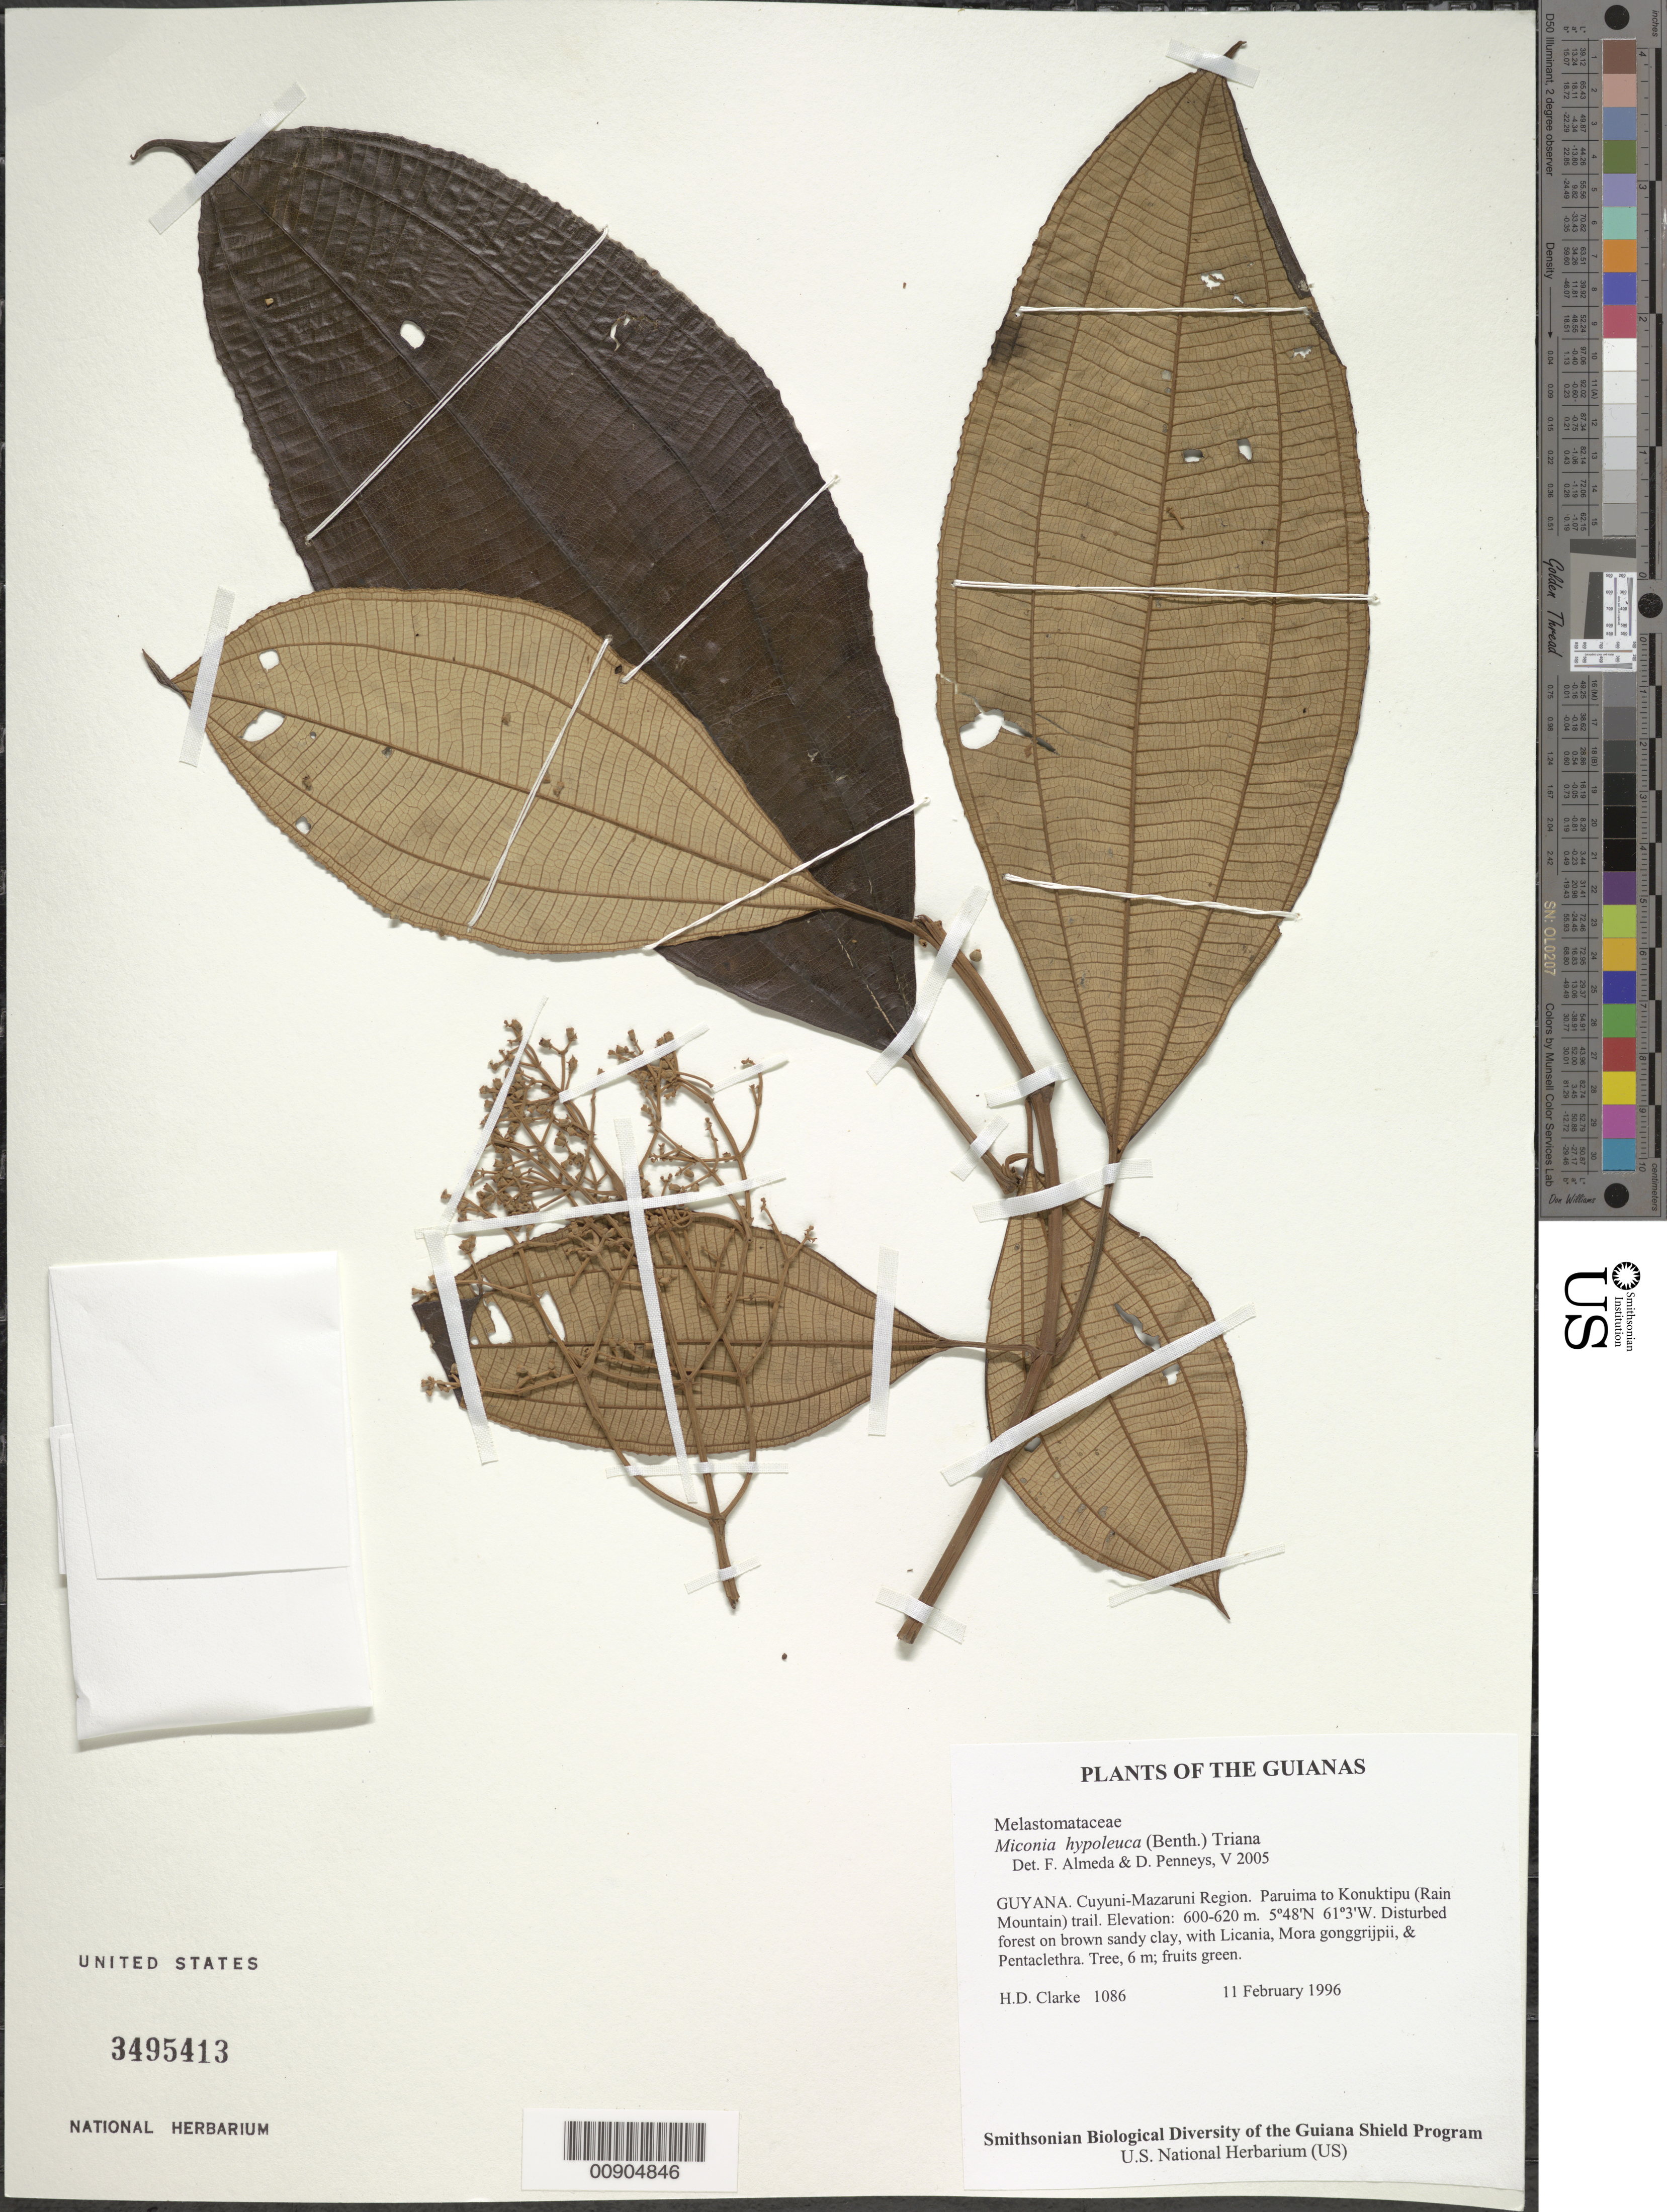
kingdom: Plantae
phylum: Tracheophyta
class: Magnoliopsida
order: Myrtales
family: Melastomataceae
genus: Miconia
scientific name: Miconia hypoleuca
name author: (Benth.) Triana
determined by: Almeda, F.; Penneys, D. S.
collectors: H. D. Clarke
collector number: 1086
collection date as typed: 11 February 1996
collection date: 1996-02-11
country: Guyana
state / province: Cuyuni-Mazaruni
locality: Paruima to Konuktipu (Rain Mountain) trail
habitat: Disturbed forest on brown sandy clay, with Licania, Mora gonggrijpii, & Pentaclethra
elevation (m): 600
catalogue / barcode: US 3495413